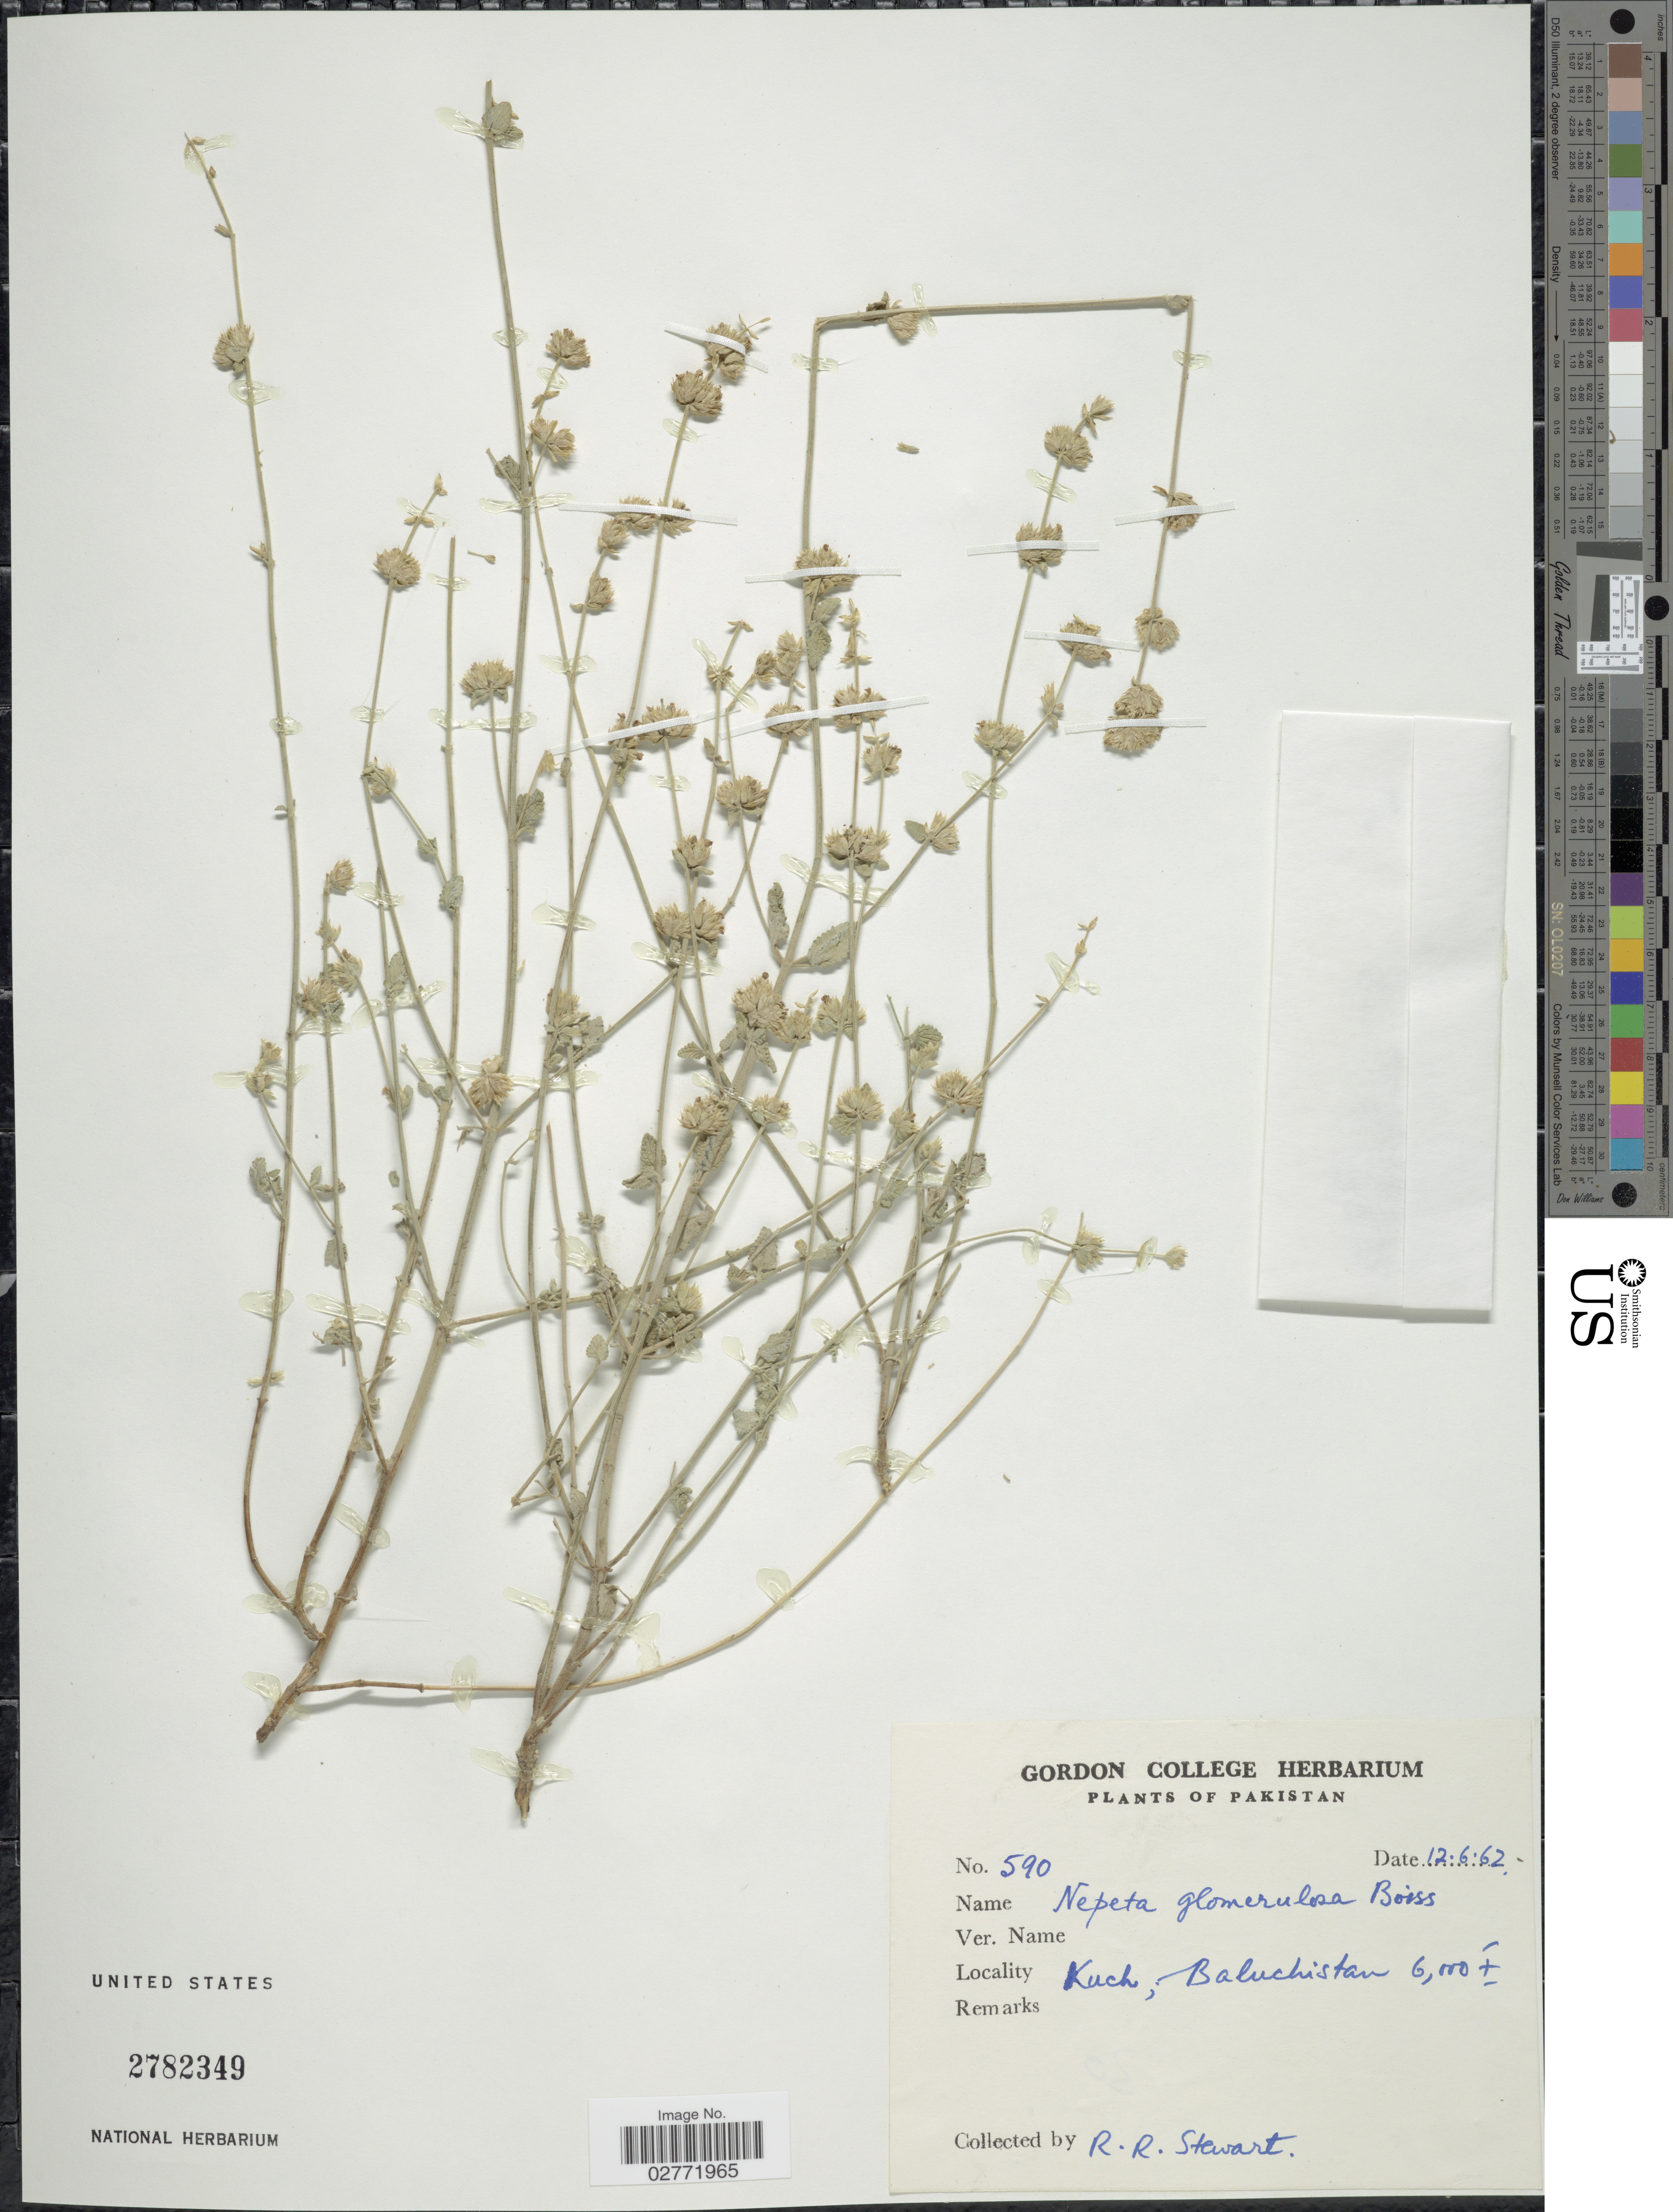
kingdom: Plantae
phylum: Tracheophyta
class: Magnoliopsida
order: Lamiales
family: Lamiaceae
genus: Nepeta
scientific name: Nepeta glomerulosa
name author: Boiss.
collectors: R. R. Stewart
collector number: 590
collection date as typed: Transcribed d/m/y: 12/6/62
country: Pakistan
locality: Kuch, Baluchistan.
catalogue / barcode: US 2782349